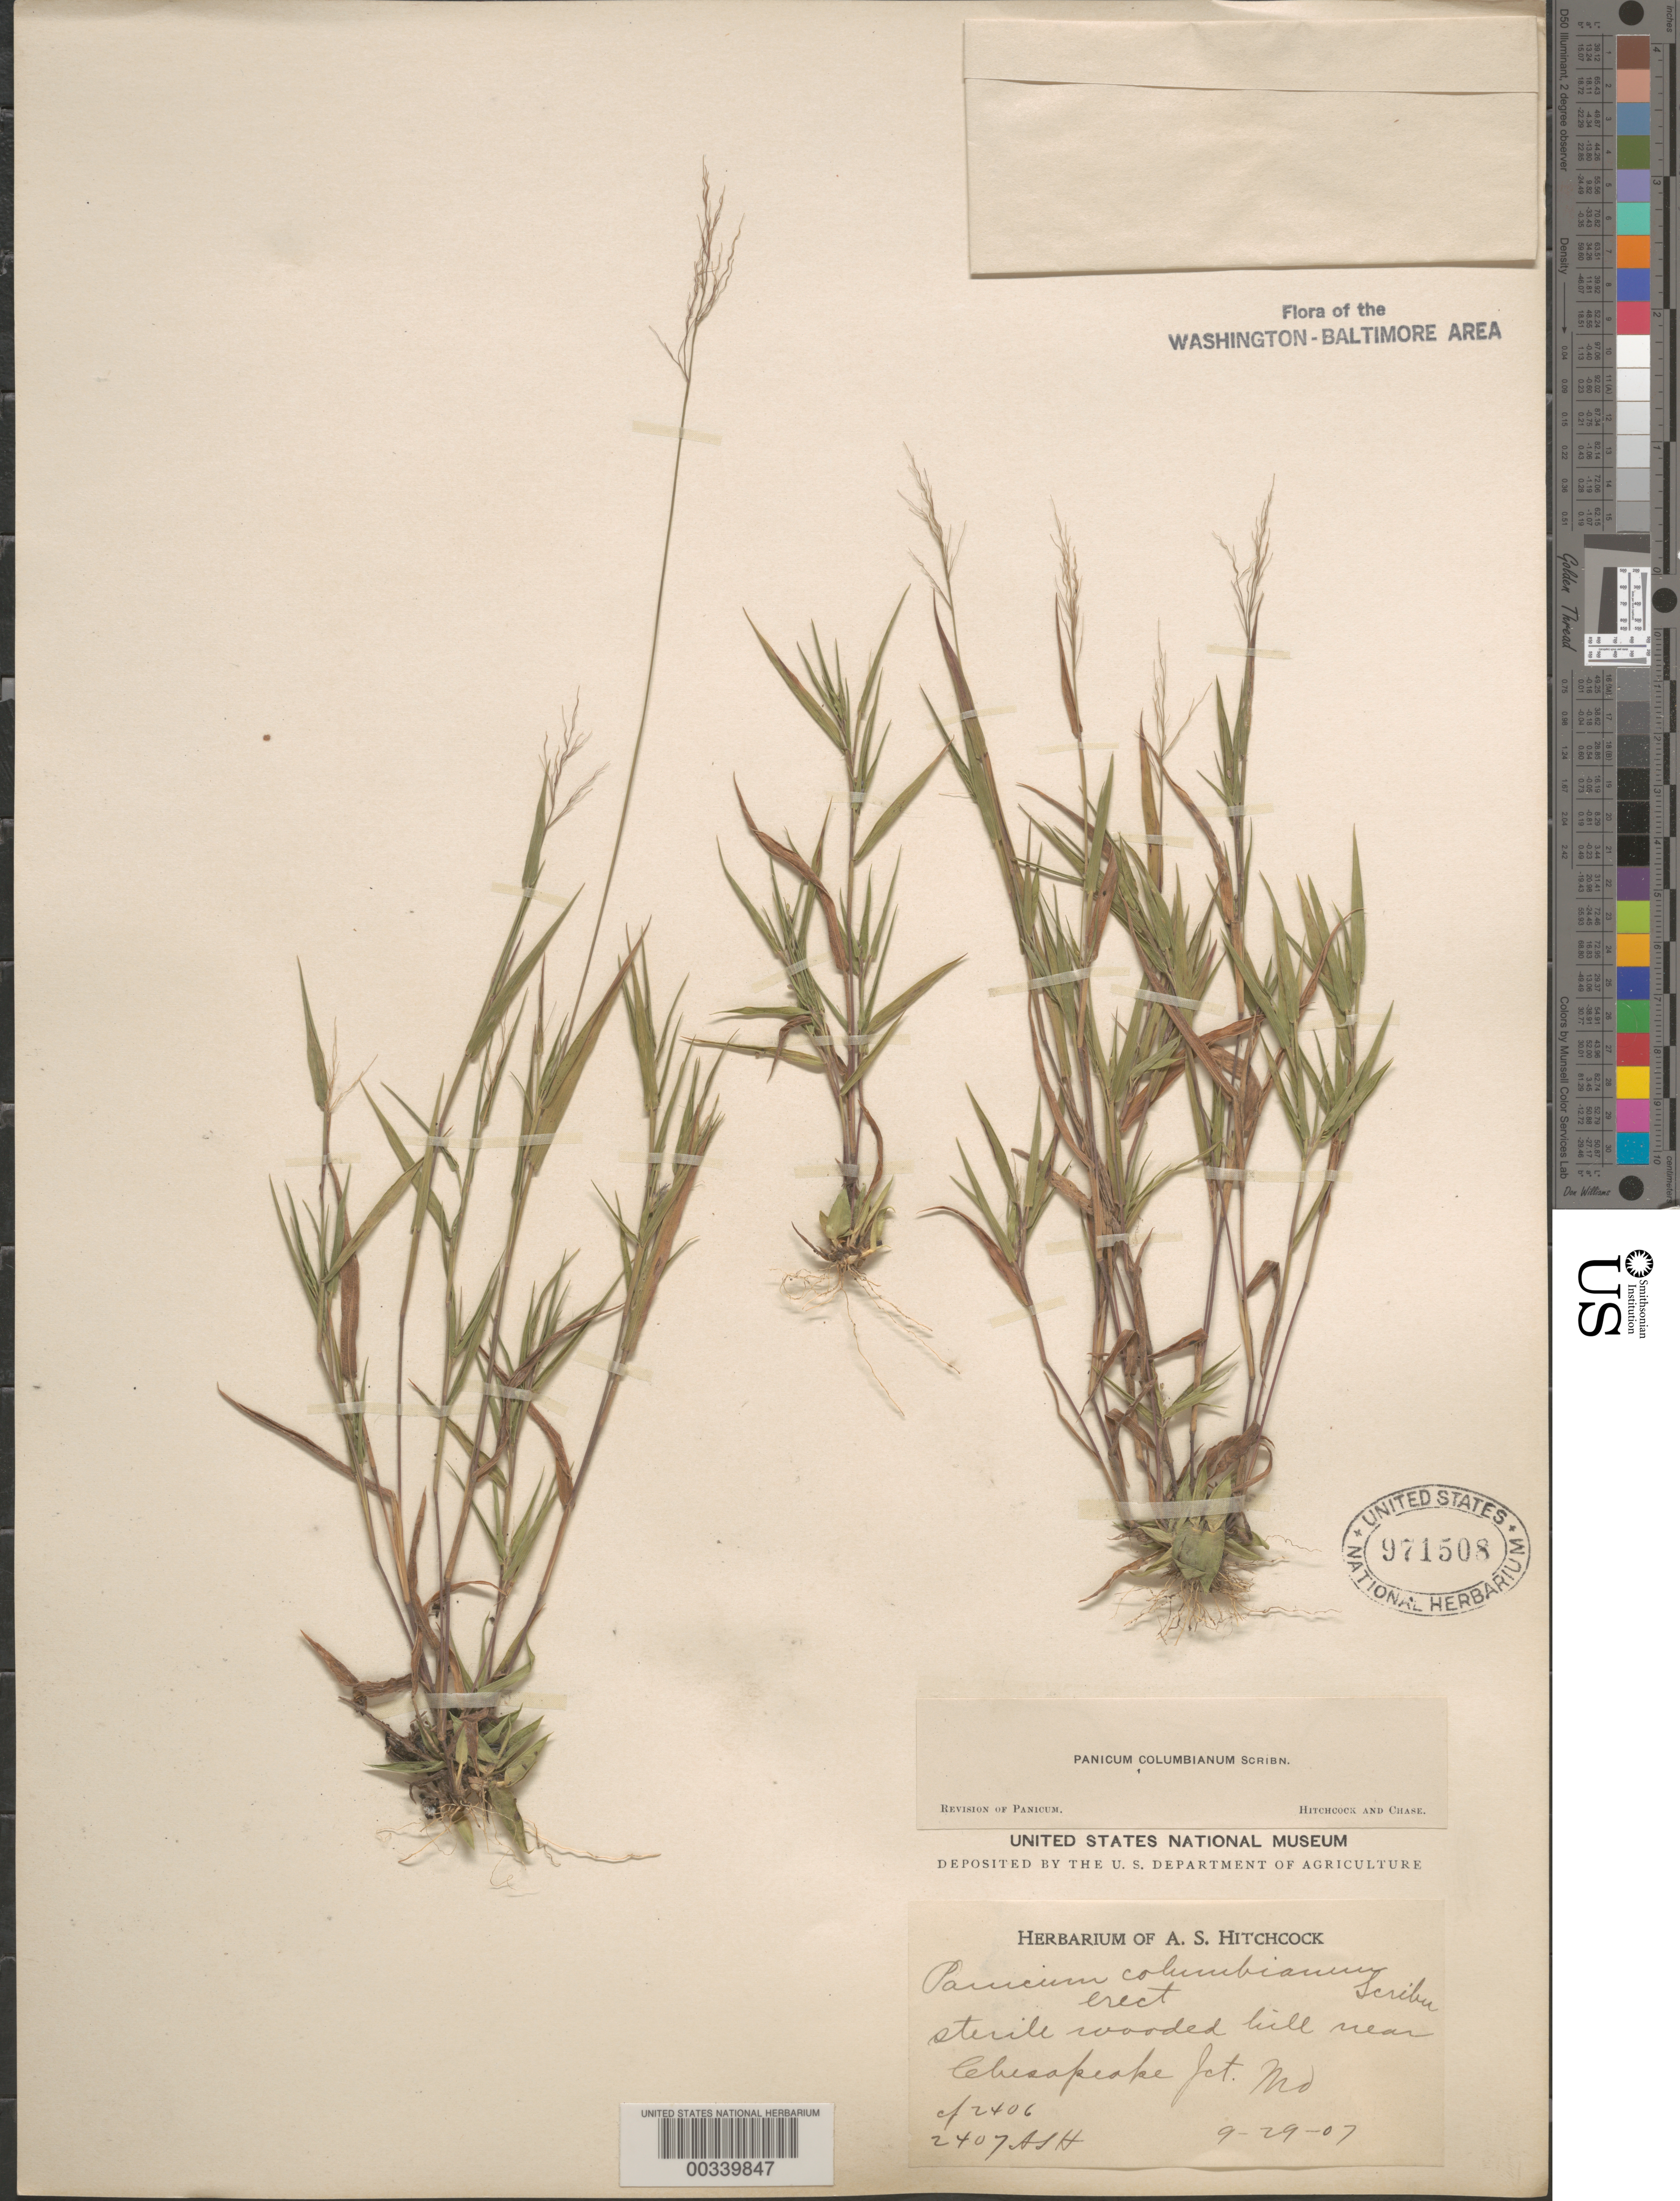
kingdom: Plantae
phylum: Tracheophyta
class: Liliopsida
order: Poales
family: Poaceae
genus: Dichanthelium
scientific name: Dichanthelium sabulorum var. thinium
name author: (Hitchc. & Chase) Gould & C.A. Clark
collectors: A. S. Hitchcock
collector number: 2406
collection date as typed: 29 Sep 1907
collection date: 1907-09-29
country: United States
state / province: Maryland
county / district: Prince George's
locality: Cheasapeake Junction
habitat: Sterile wooded hill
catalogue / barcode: US 971508